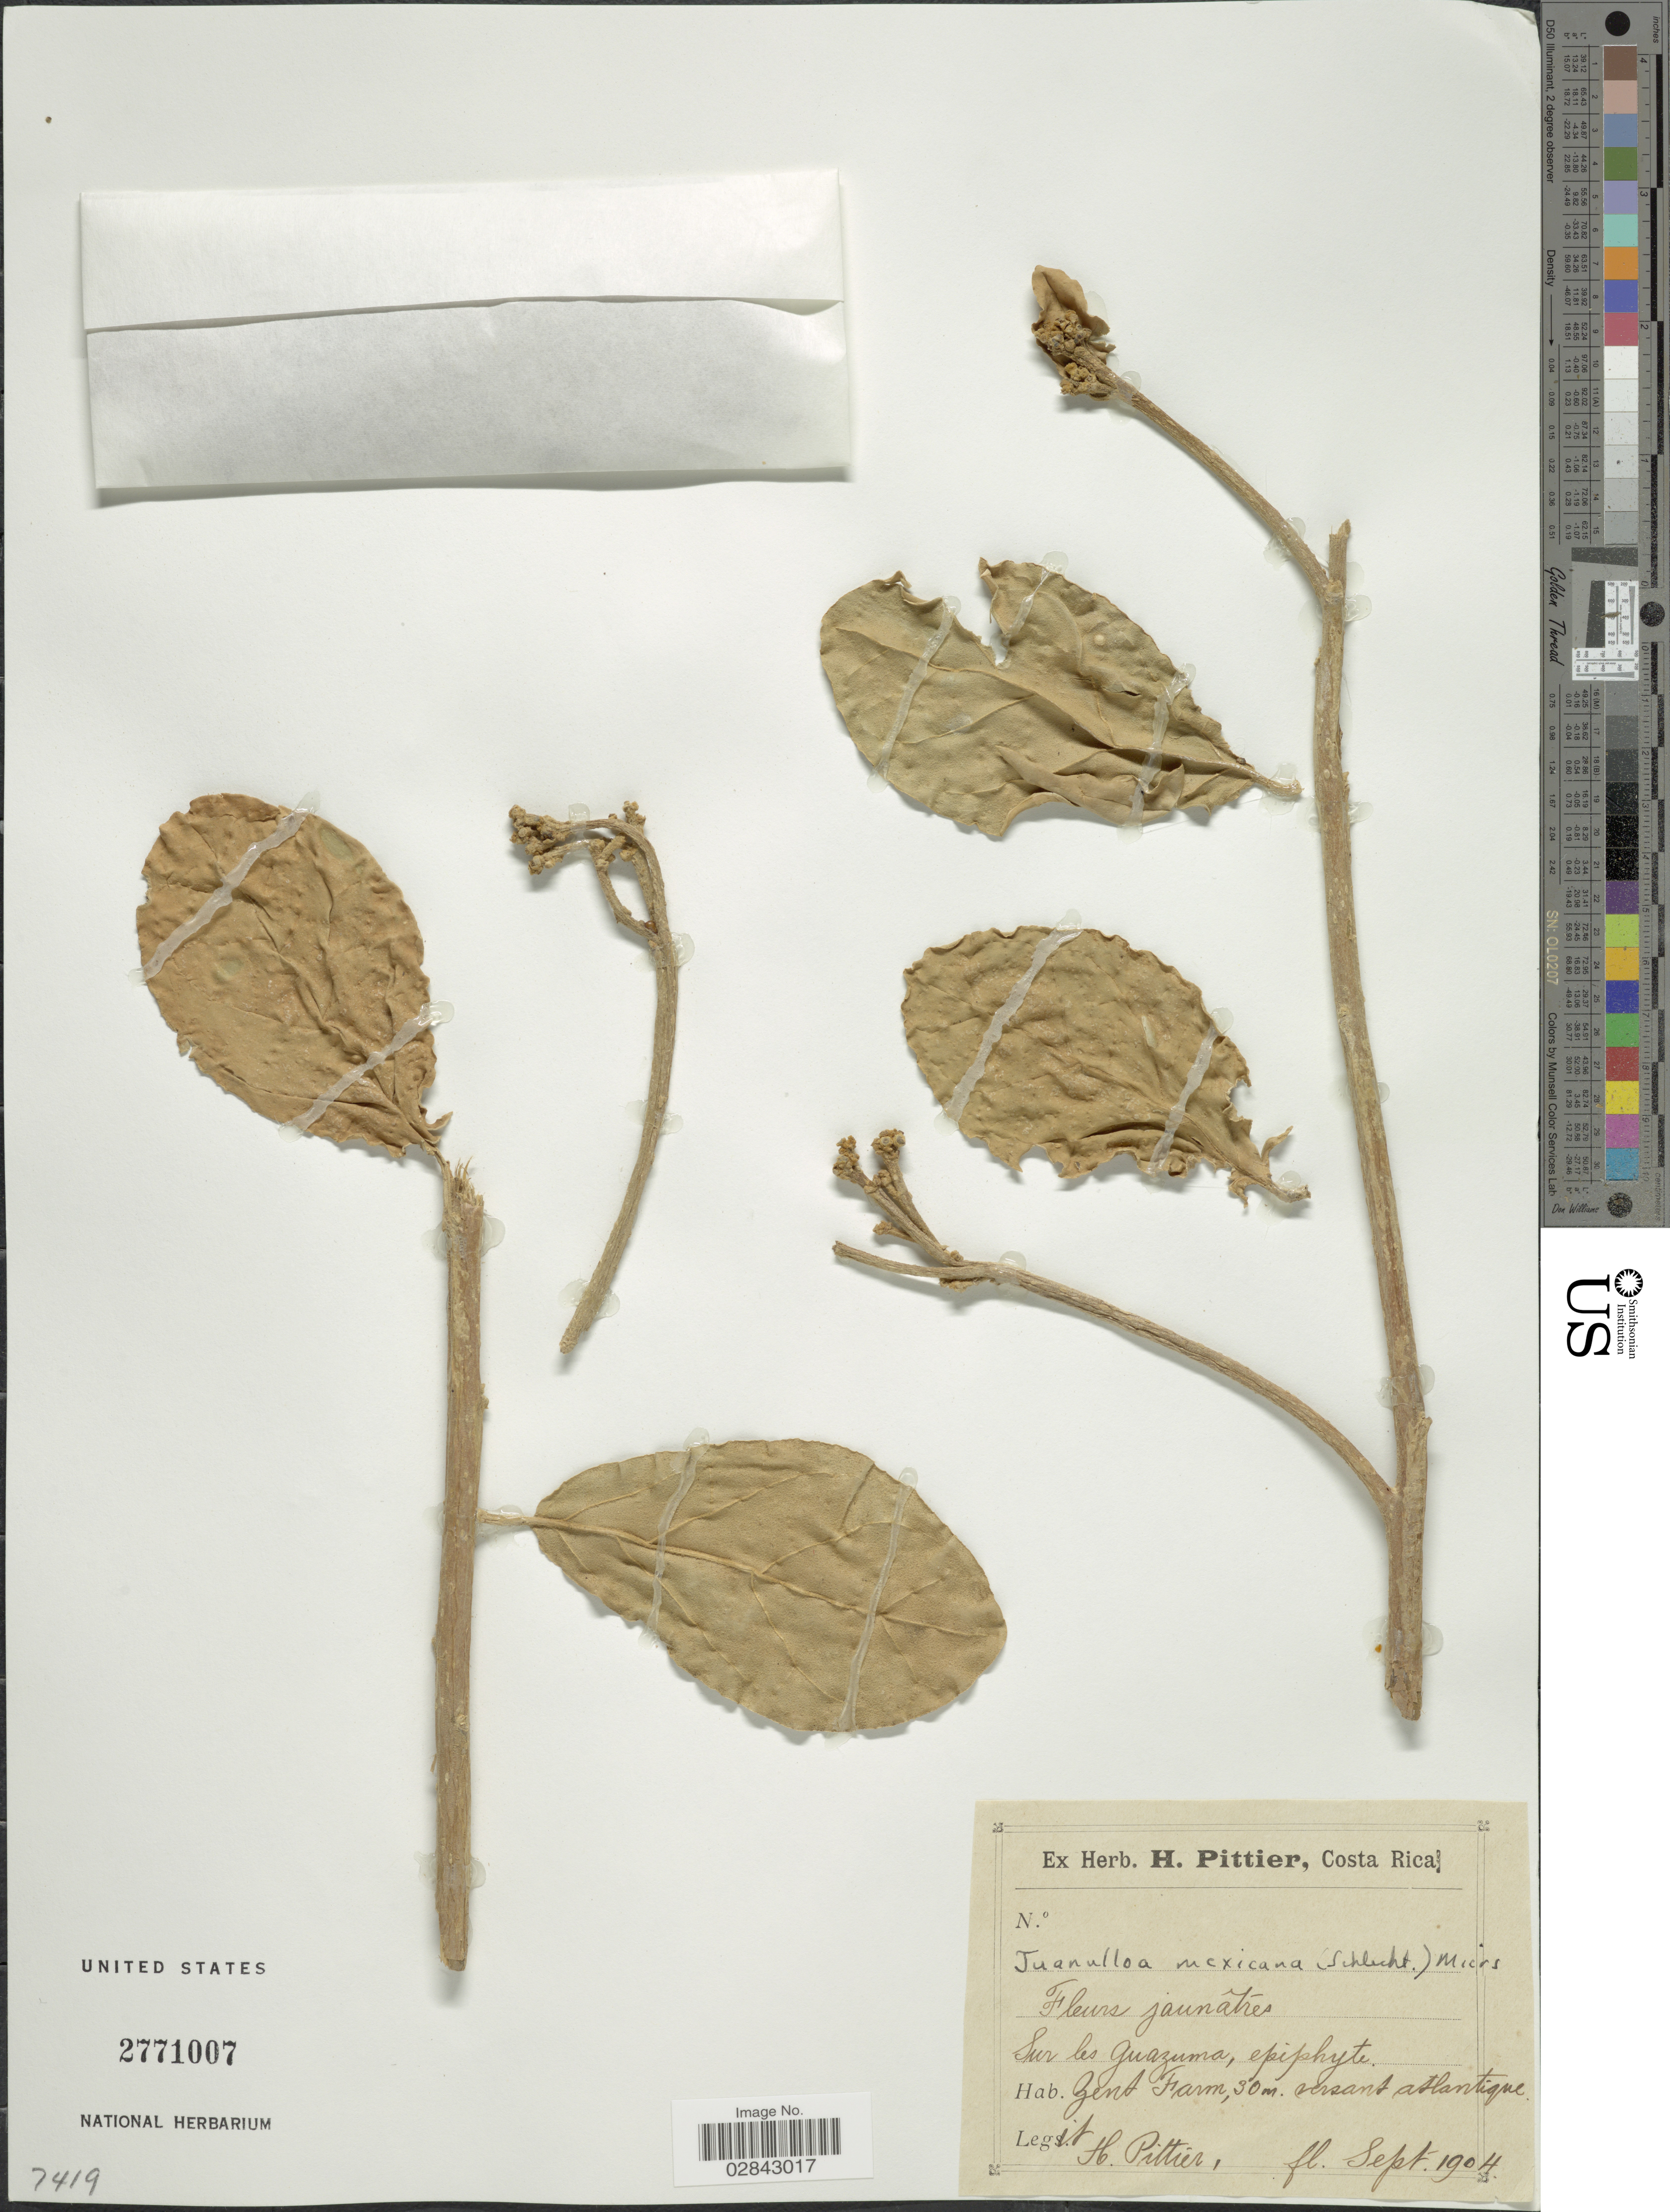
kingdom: Plantae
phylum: Tracheophyta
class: Magnoliopsida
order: Solanales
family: Solanaceae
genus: Juanulloa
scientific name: Juanulloa mexicana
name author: Miers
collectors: H. F. Pittier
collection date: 1904-09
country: Costa Rica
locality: Sur les Guazuma, Zent Farm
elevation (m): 30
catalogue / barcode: US 2771007